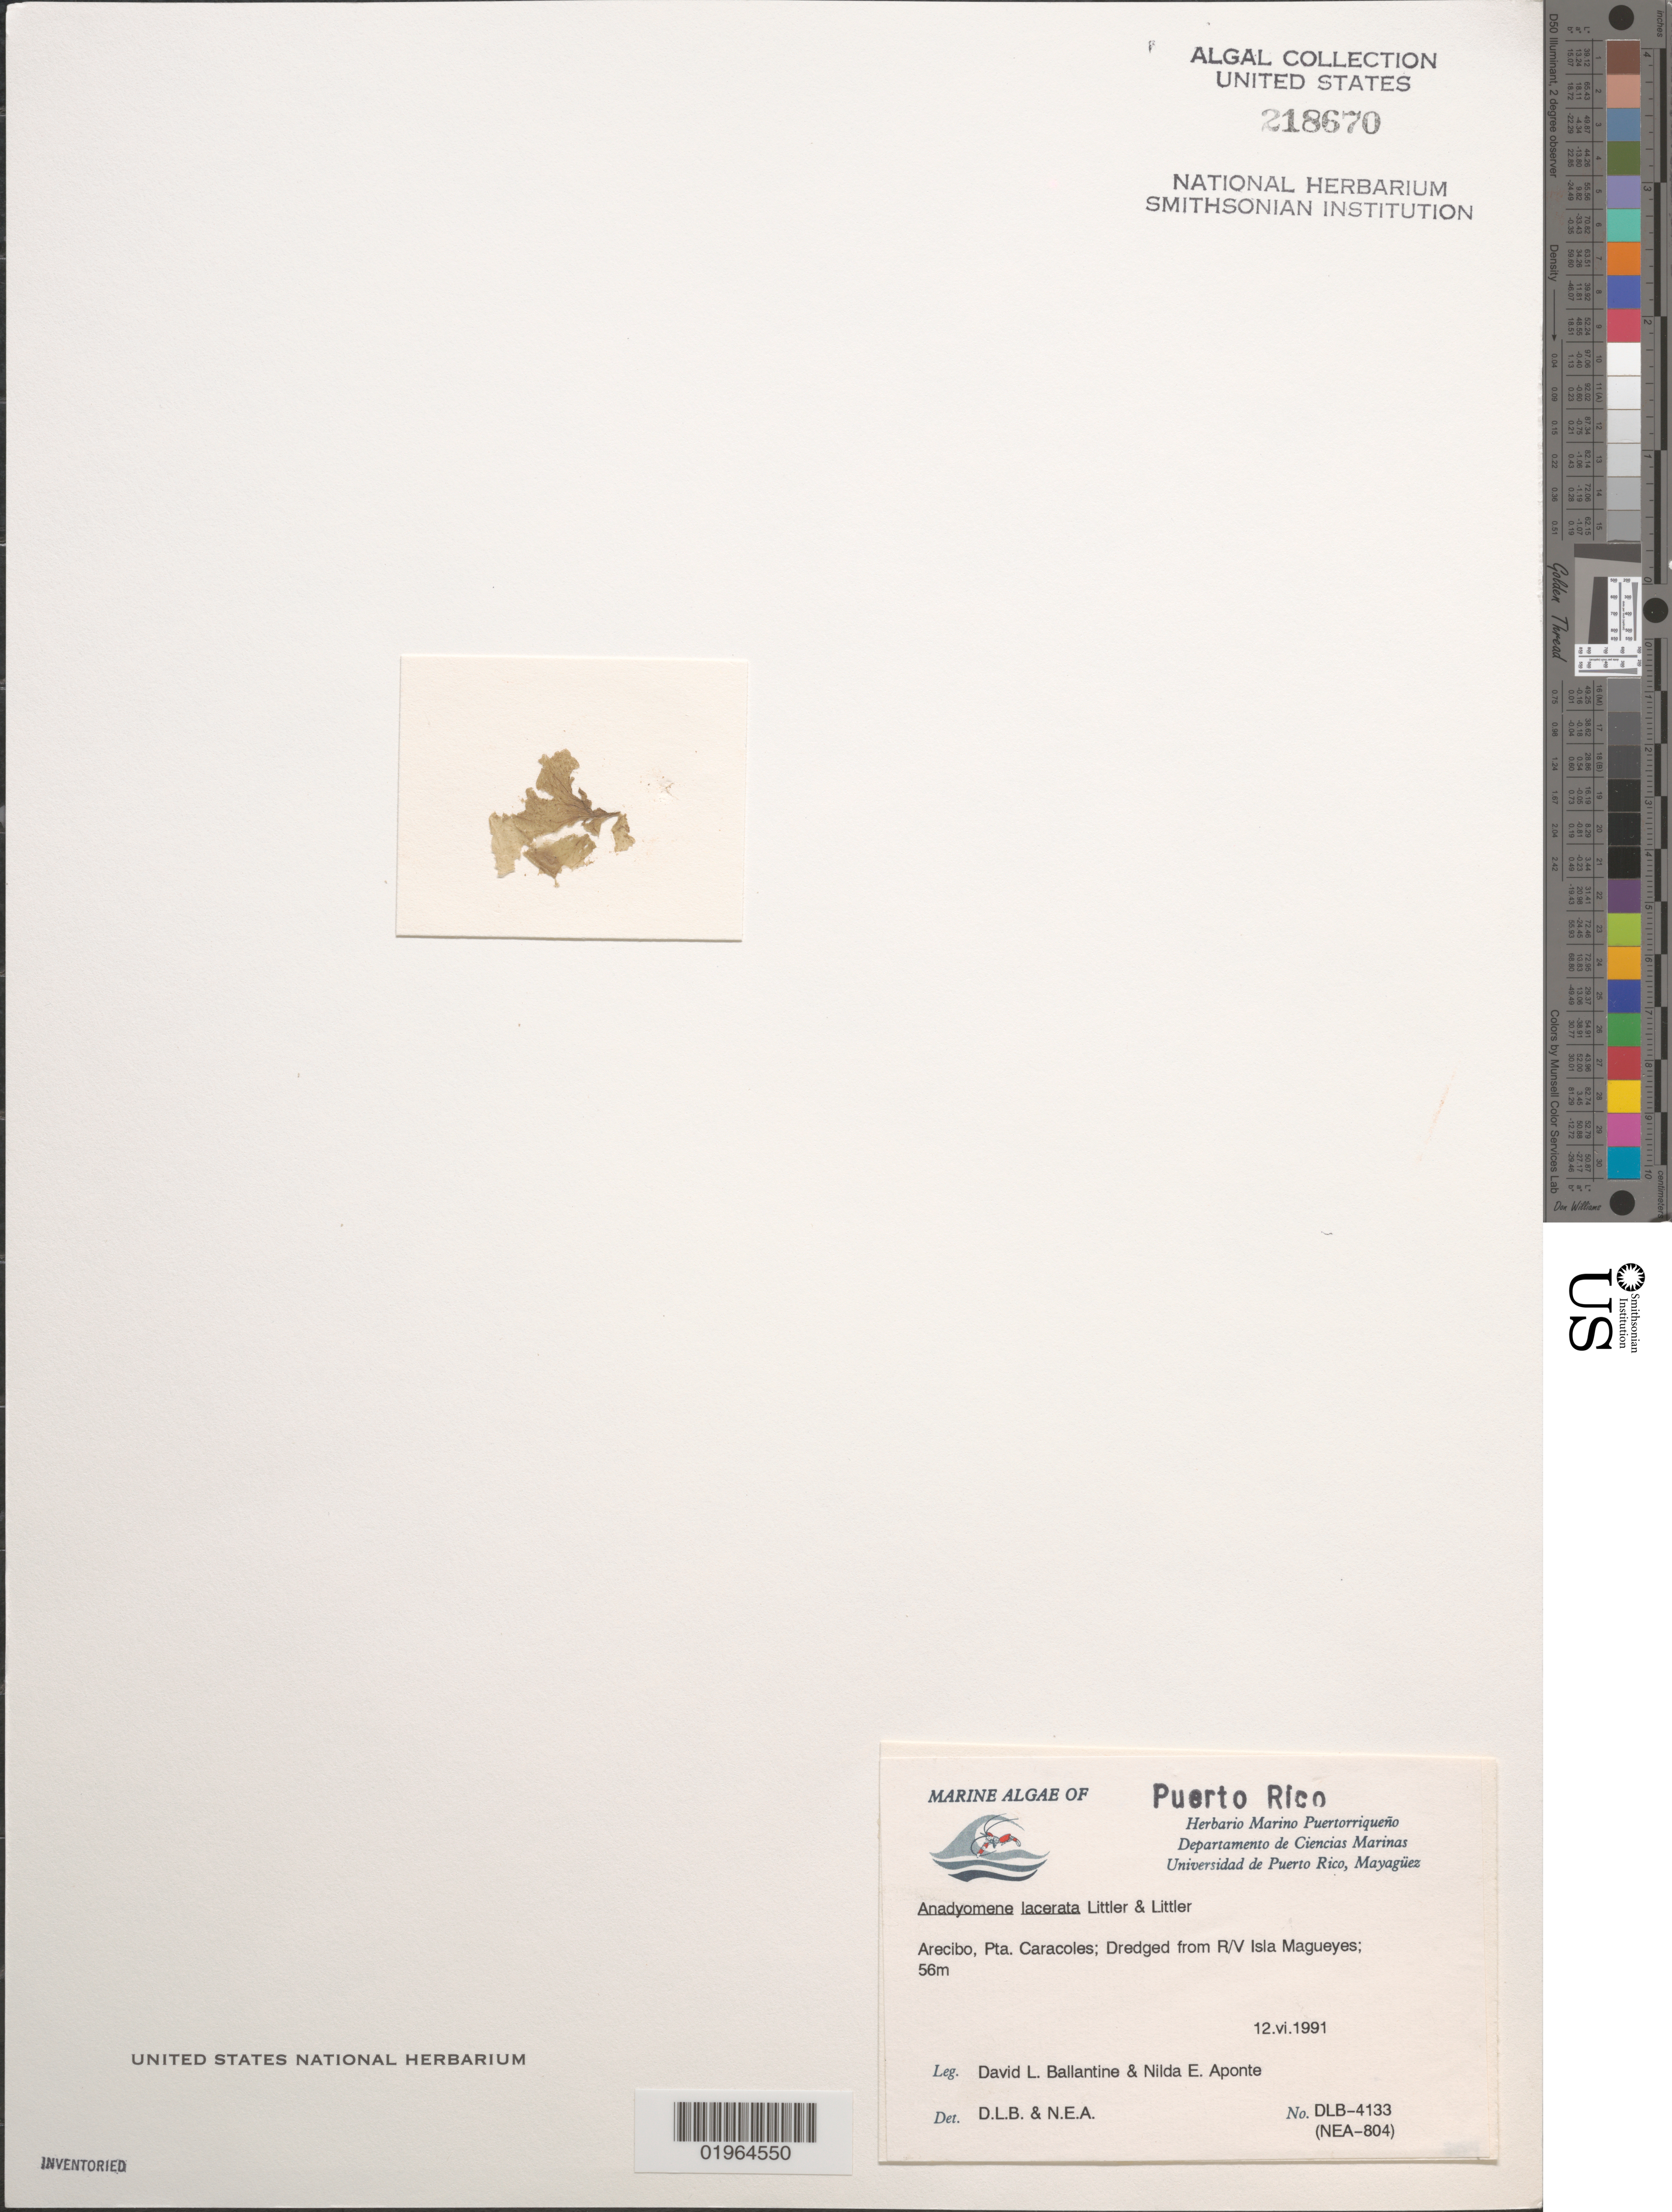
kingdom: Plantae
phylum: Chlorophyta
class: Ulvophyceae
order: Cladophorales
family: Anadyomenaceae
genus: Anadyomene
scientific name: Anadyomene lacerata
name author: D.S. Littler & Littler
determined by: Ballantine, D. L.; Aponte, N. E.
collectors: D.L. Ballantine & N. E. Aponte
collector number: DLB 4133, NEA 804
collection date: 1991-06-12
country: Puerto Rico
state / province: Arecibo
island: Isla Magueyes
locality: Pta. Caracoles. Dredged from R/V.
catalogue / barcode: US 218670